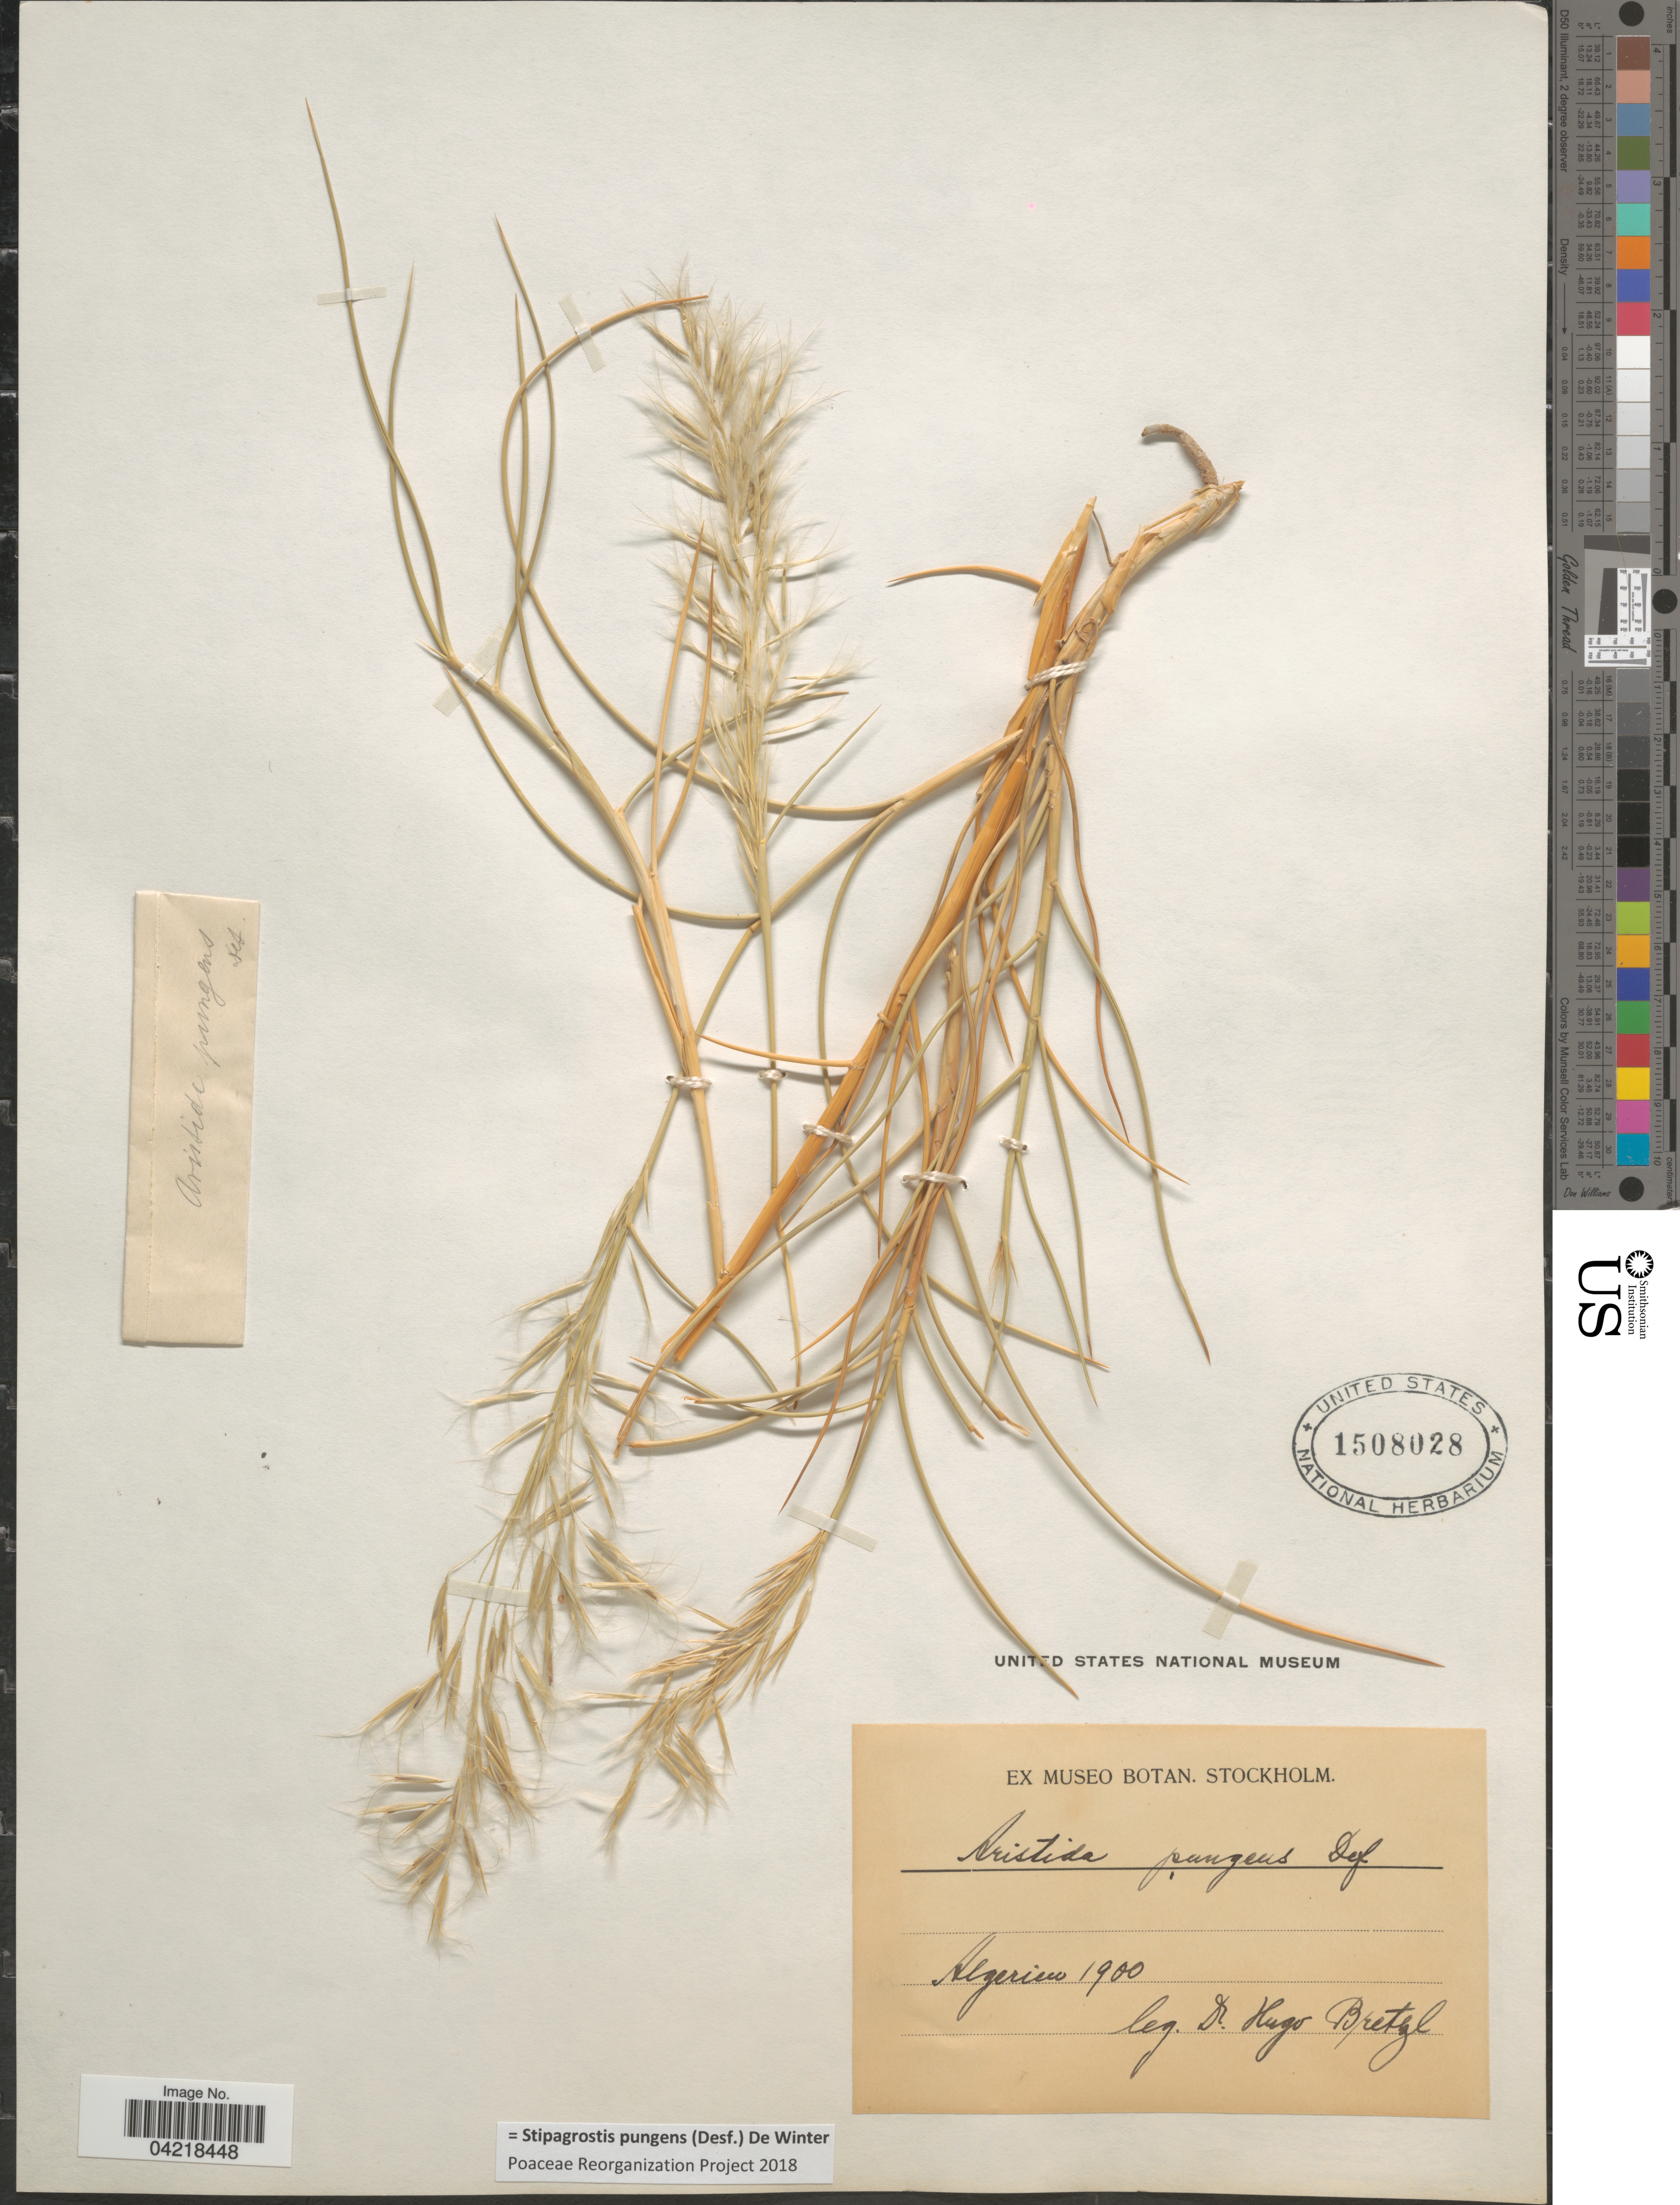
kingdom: Plantae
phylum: Tracheophyta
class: Liliopsida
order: Poales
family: Poaceae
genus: Stipagrostis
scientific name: Stipagrostis pungens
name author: (Desf.) De Winter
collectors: H. Bretzl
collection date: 1900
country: Algeria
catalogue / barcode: US 1508028